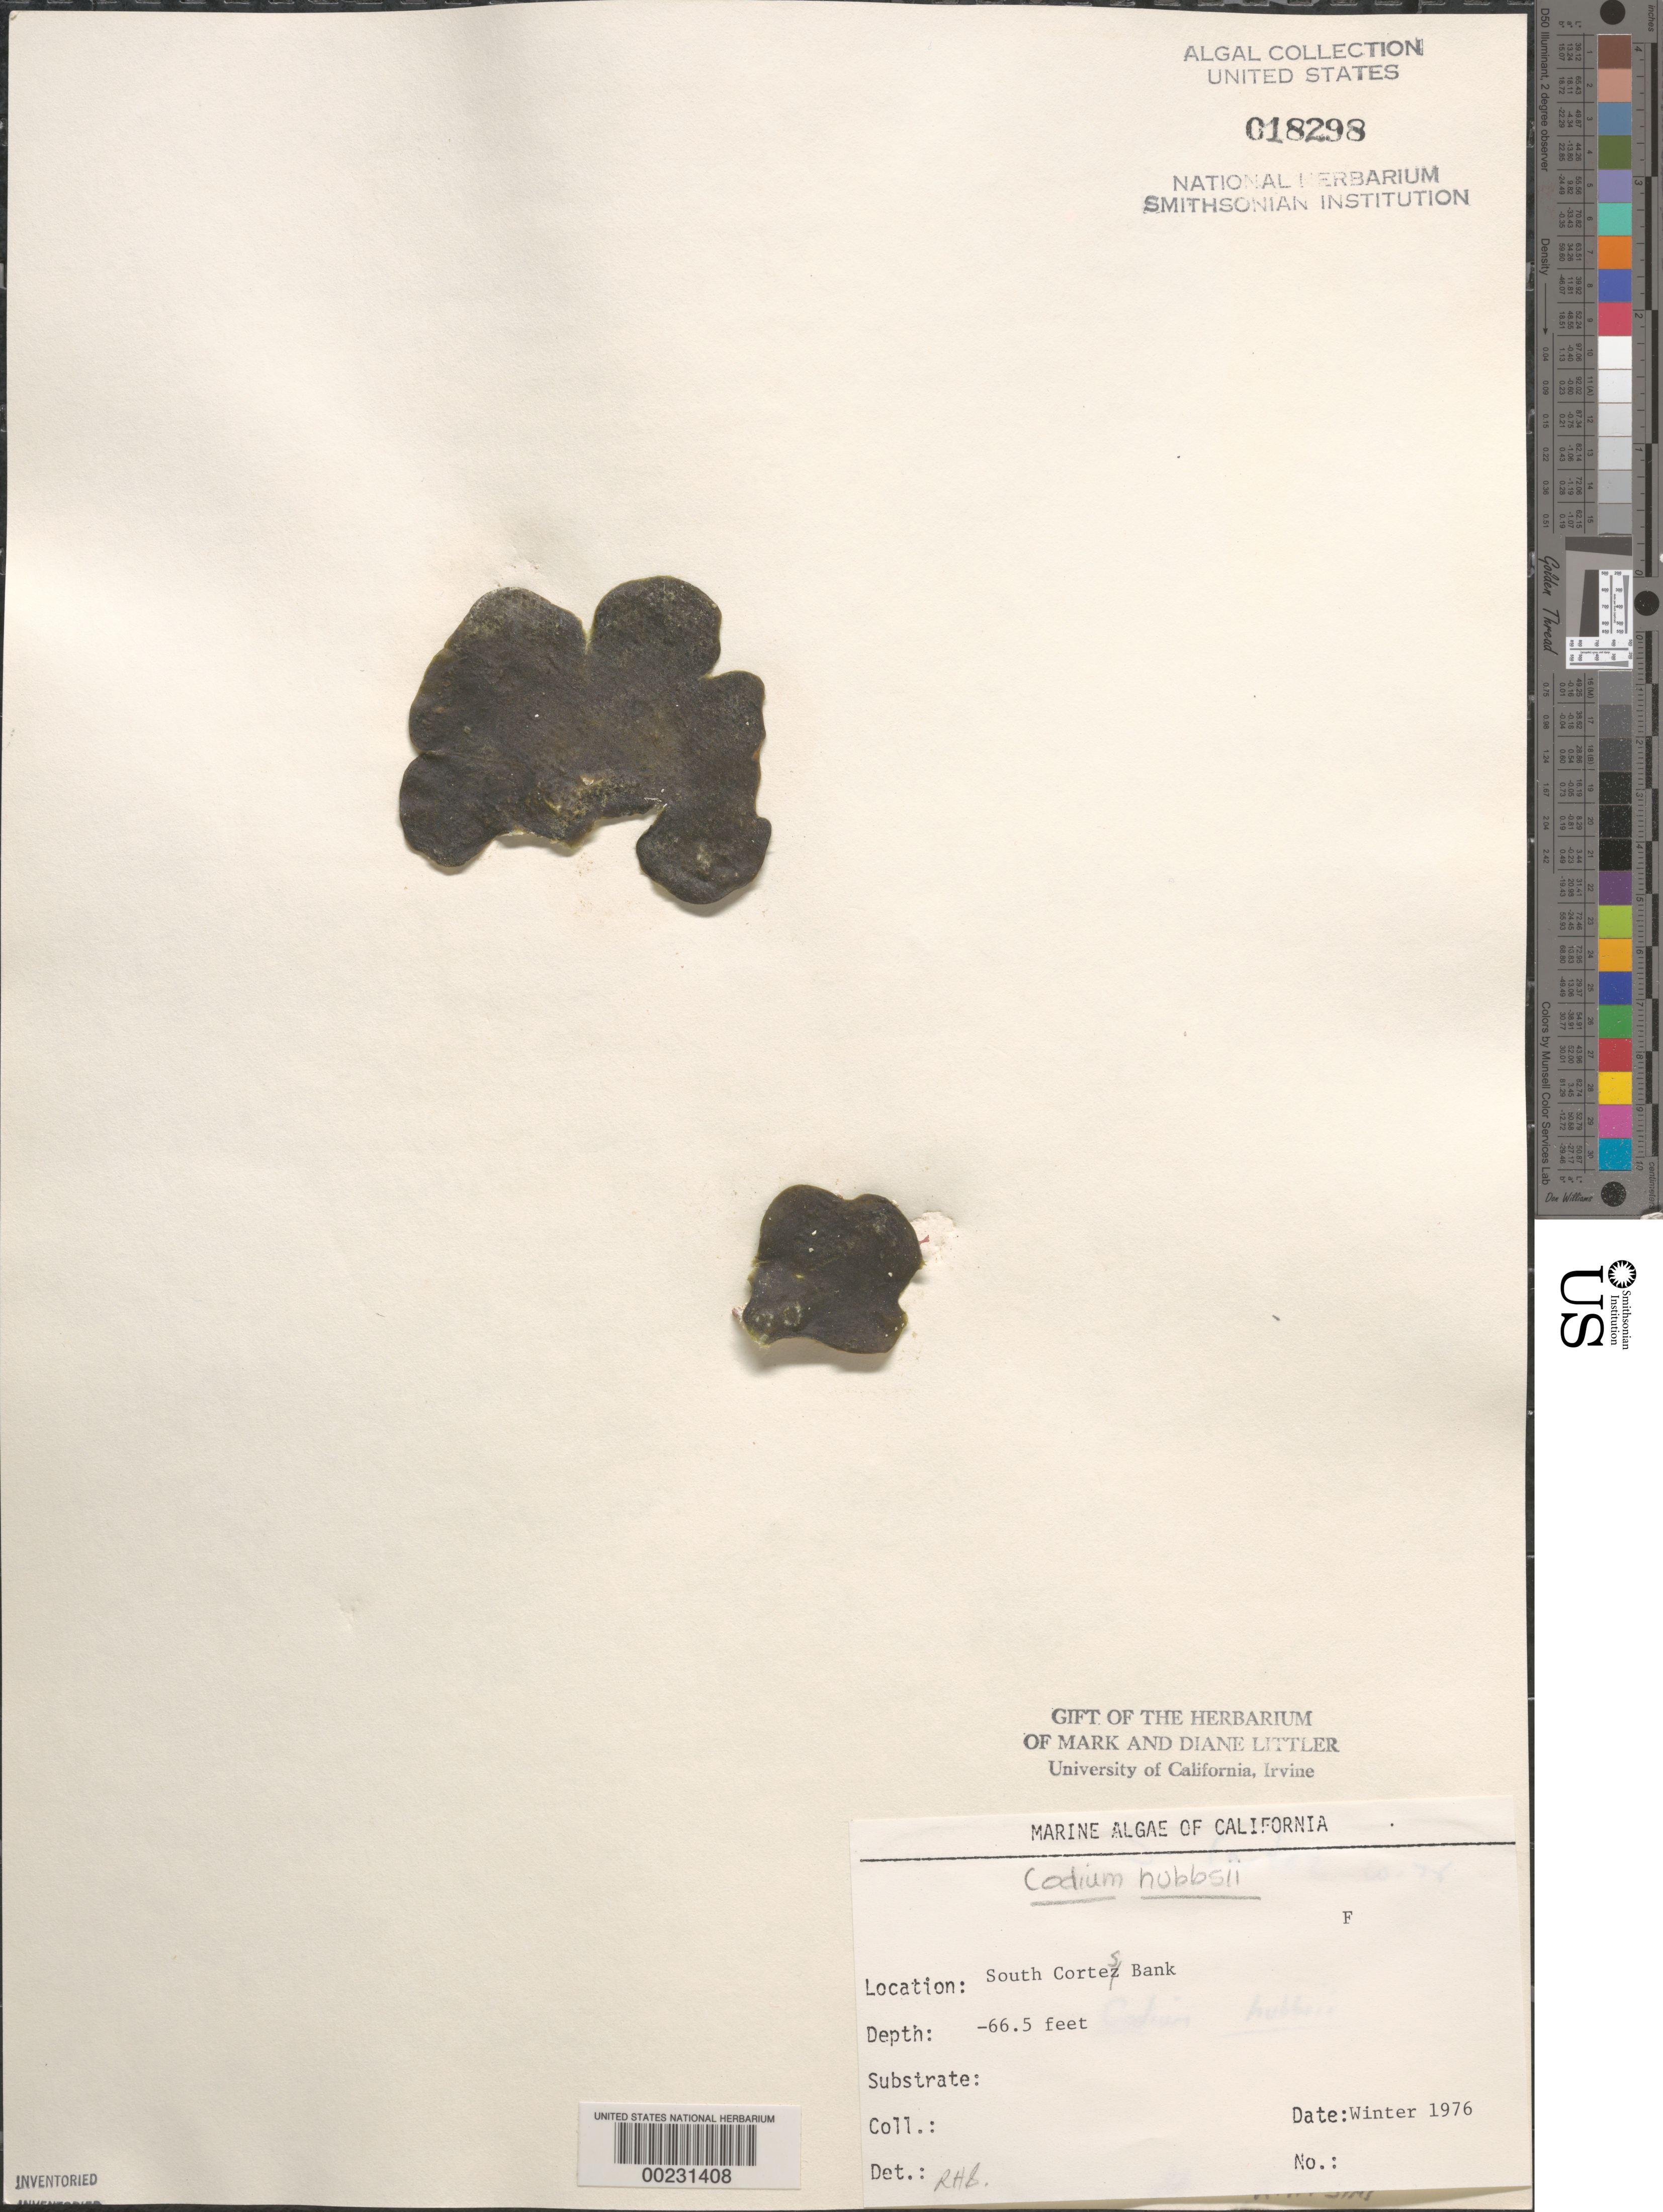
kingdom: Plantae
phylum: Chlorophyta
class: Ulvophyceae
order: Bryopsidales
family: Codiaceae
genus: Codium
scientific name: Codium hubbsii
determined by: Sims, Robert H.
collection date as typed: Win 1976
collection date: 1976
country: United States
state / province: California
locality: South Cortes Bank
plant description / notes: BLM-SOCALBIGHT Rocky Intertidal Survey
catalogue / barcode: US 18298